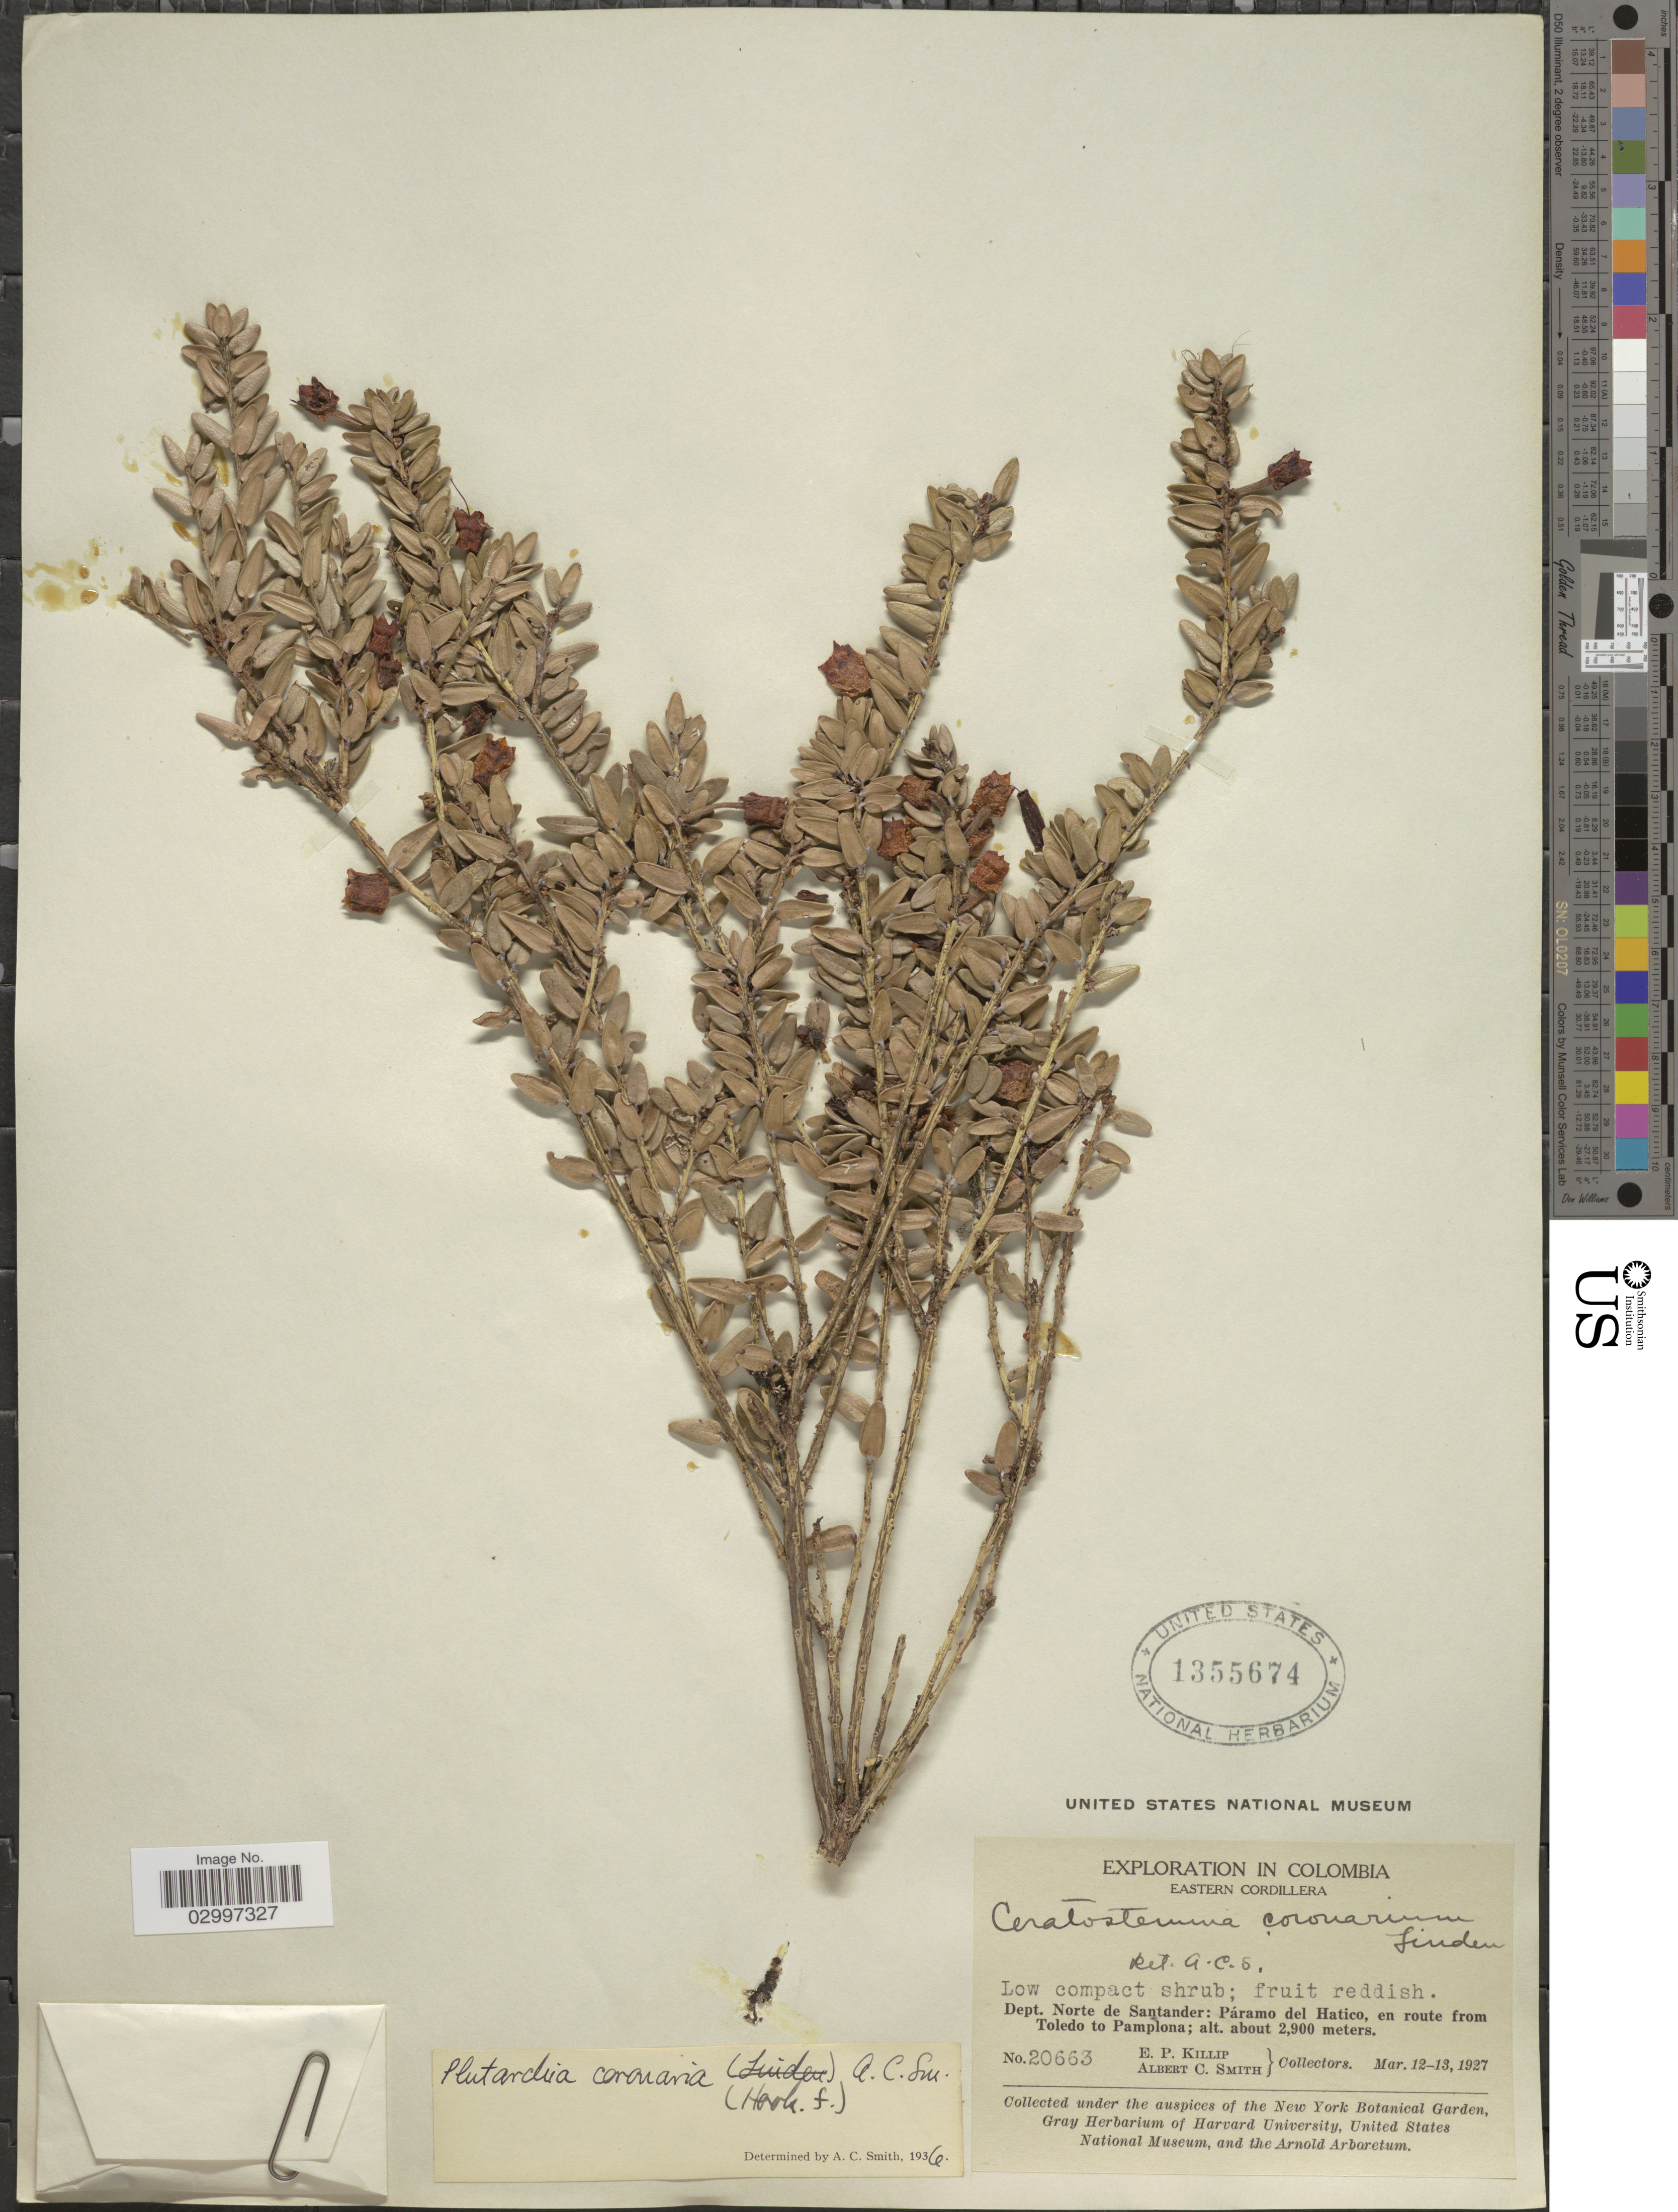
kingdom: Plantae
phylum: Tracheophyta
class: Magnoliopsida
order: Ericales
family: Ericaceae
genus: Plutarchia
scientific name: Plutarchia coronaria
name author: (Linden) A.C. Sm.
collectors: E. P. Killip & A. C. Smith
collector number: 20663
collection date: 1927-03-12/1927-03-13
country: Colombia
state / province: Norte de Santander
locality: Eastern Cordillera, Dept. Norte de Santander, Páramo del Hatico, en route from Toledo to Pamplona.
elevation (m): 2900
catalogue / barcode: US 1355674